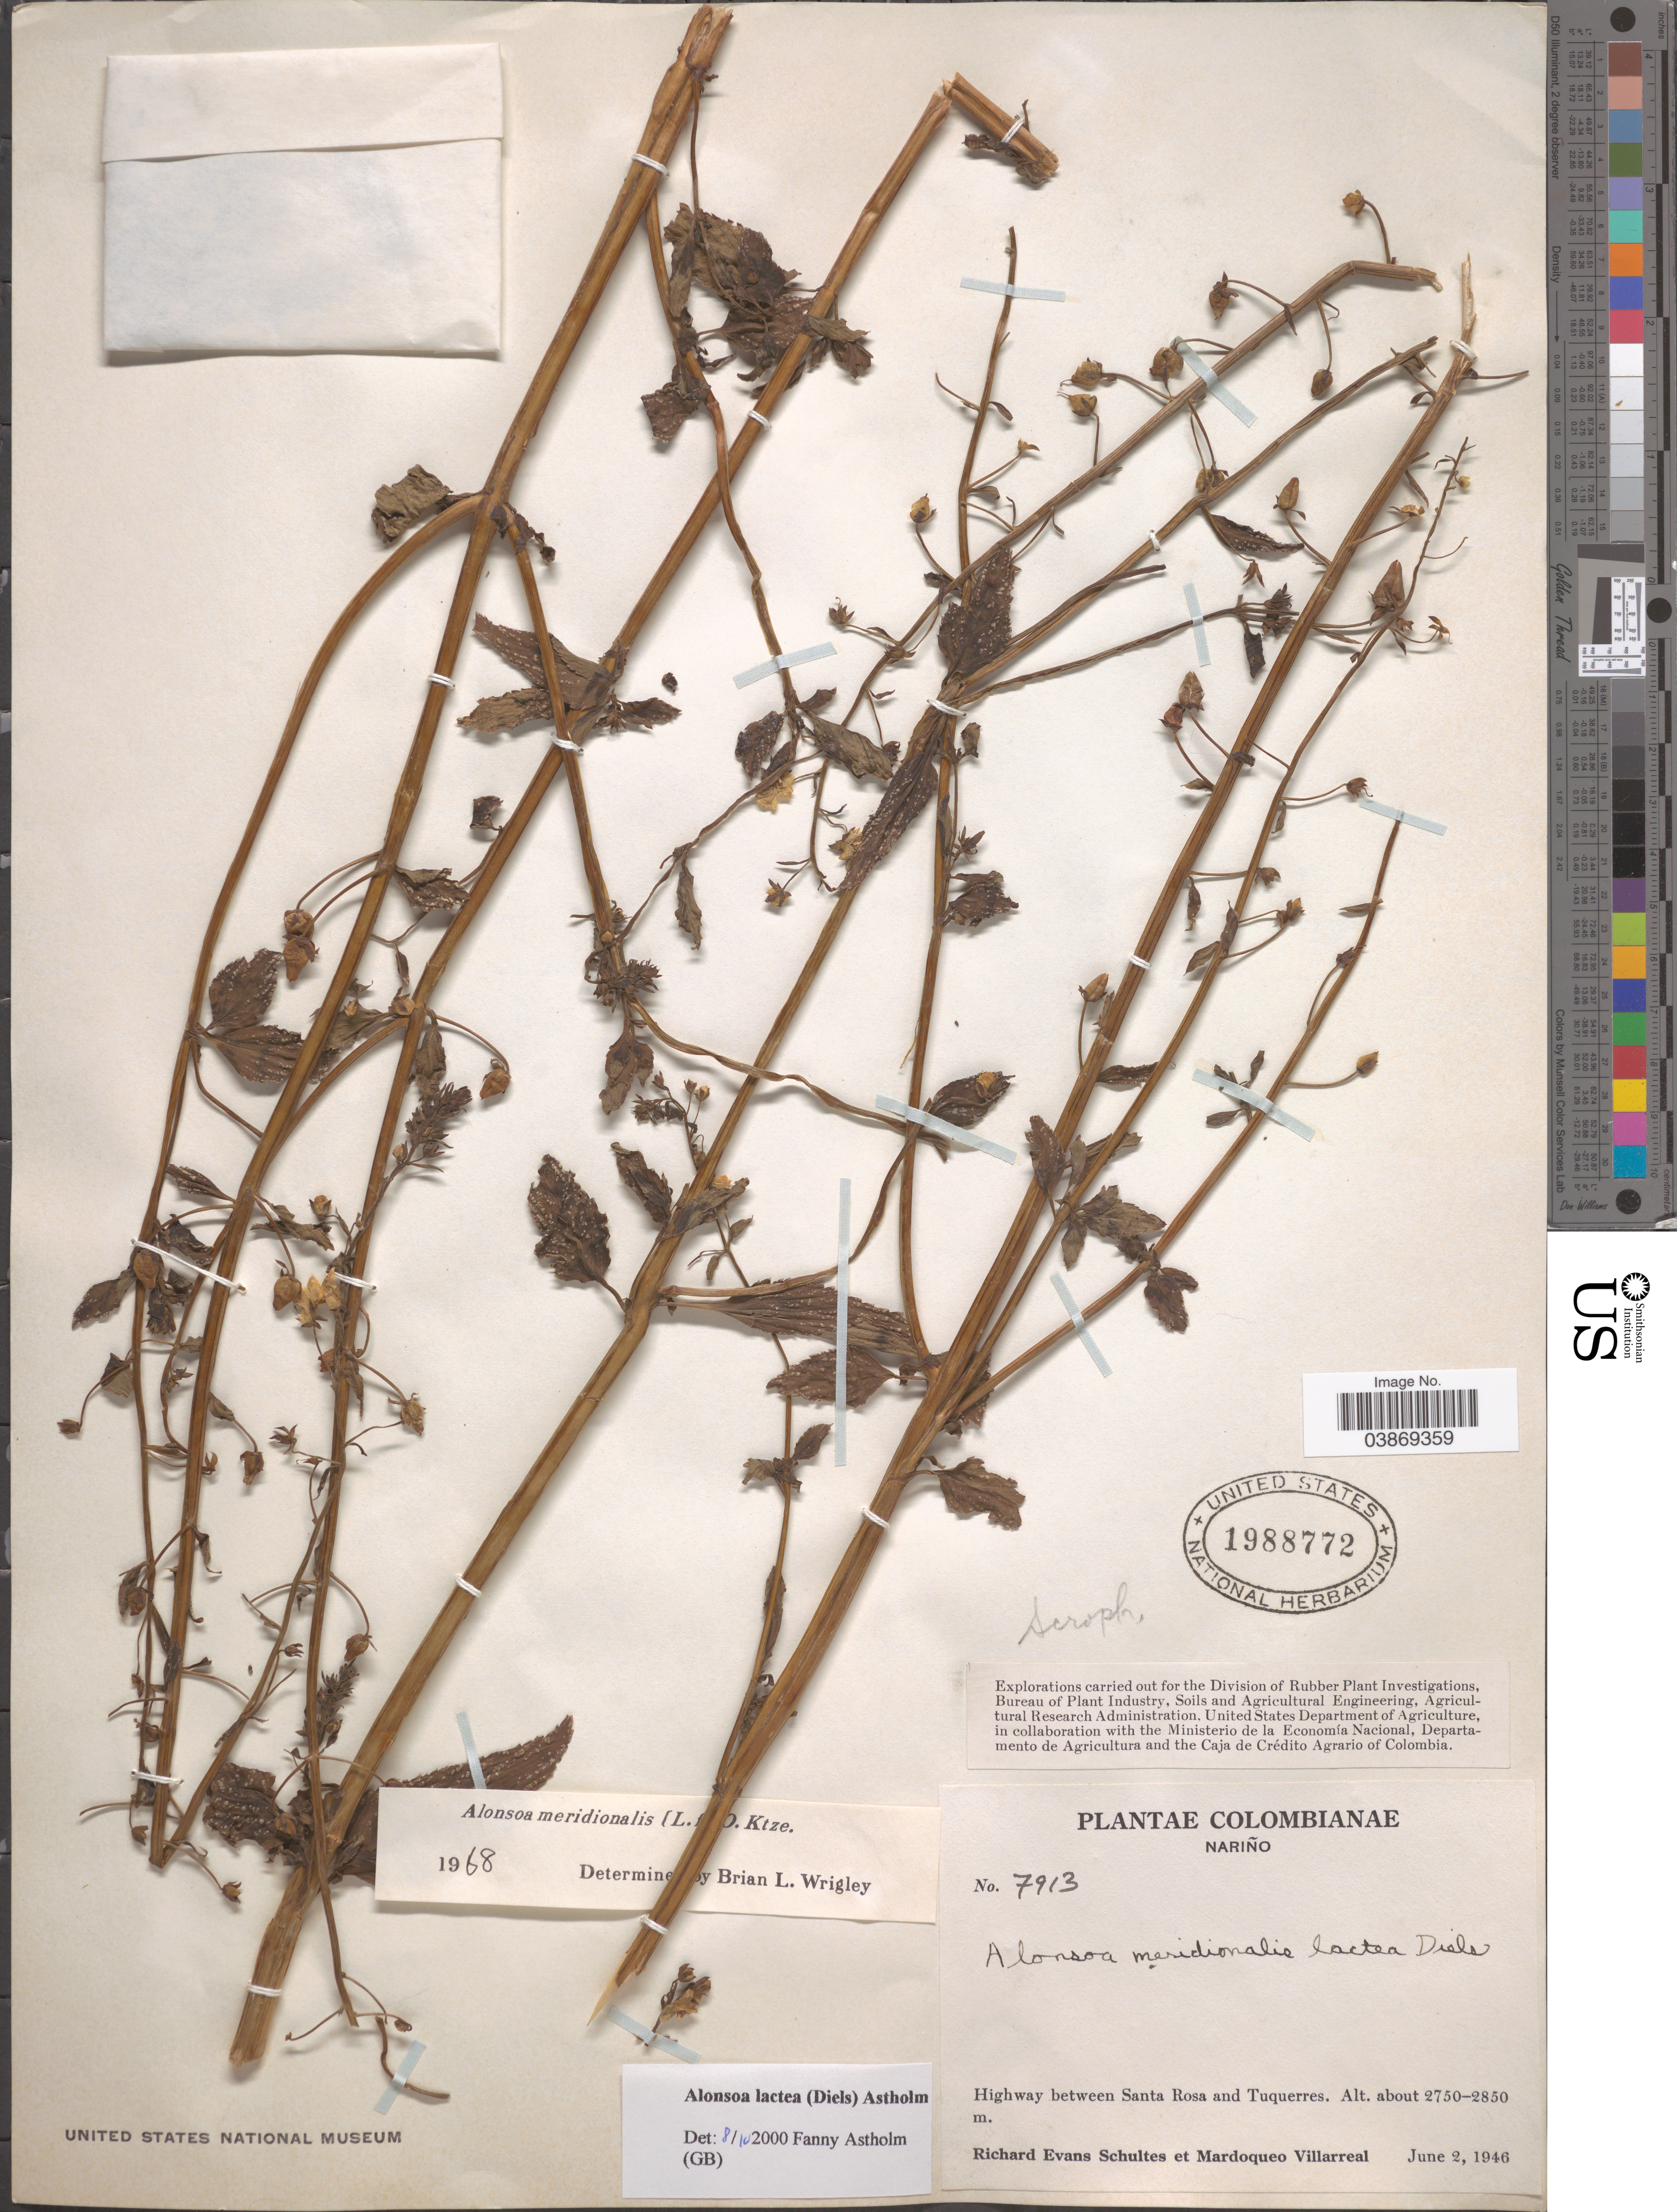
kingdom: Plantae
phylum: Tracheophyta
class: Magnoliopsida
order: Lamiales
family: Scrophulariaceae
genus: Alonsoa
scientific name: Alonsoa lactea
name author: Astholm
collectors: R. E. Schultes & M. Villarreal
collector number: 7913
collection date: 1946-06-02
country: Colombia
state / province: Nariño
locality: Highway between Santa Rosa and Tuquerres.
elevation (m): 2750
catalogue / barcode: US 1988772